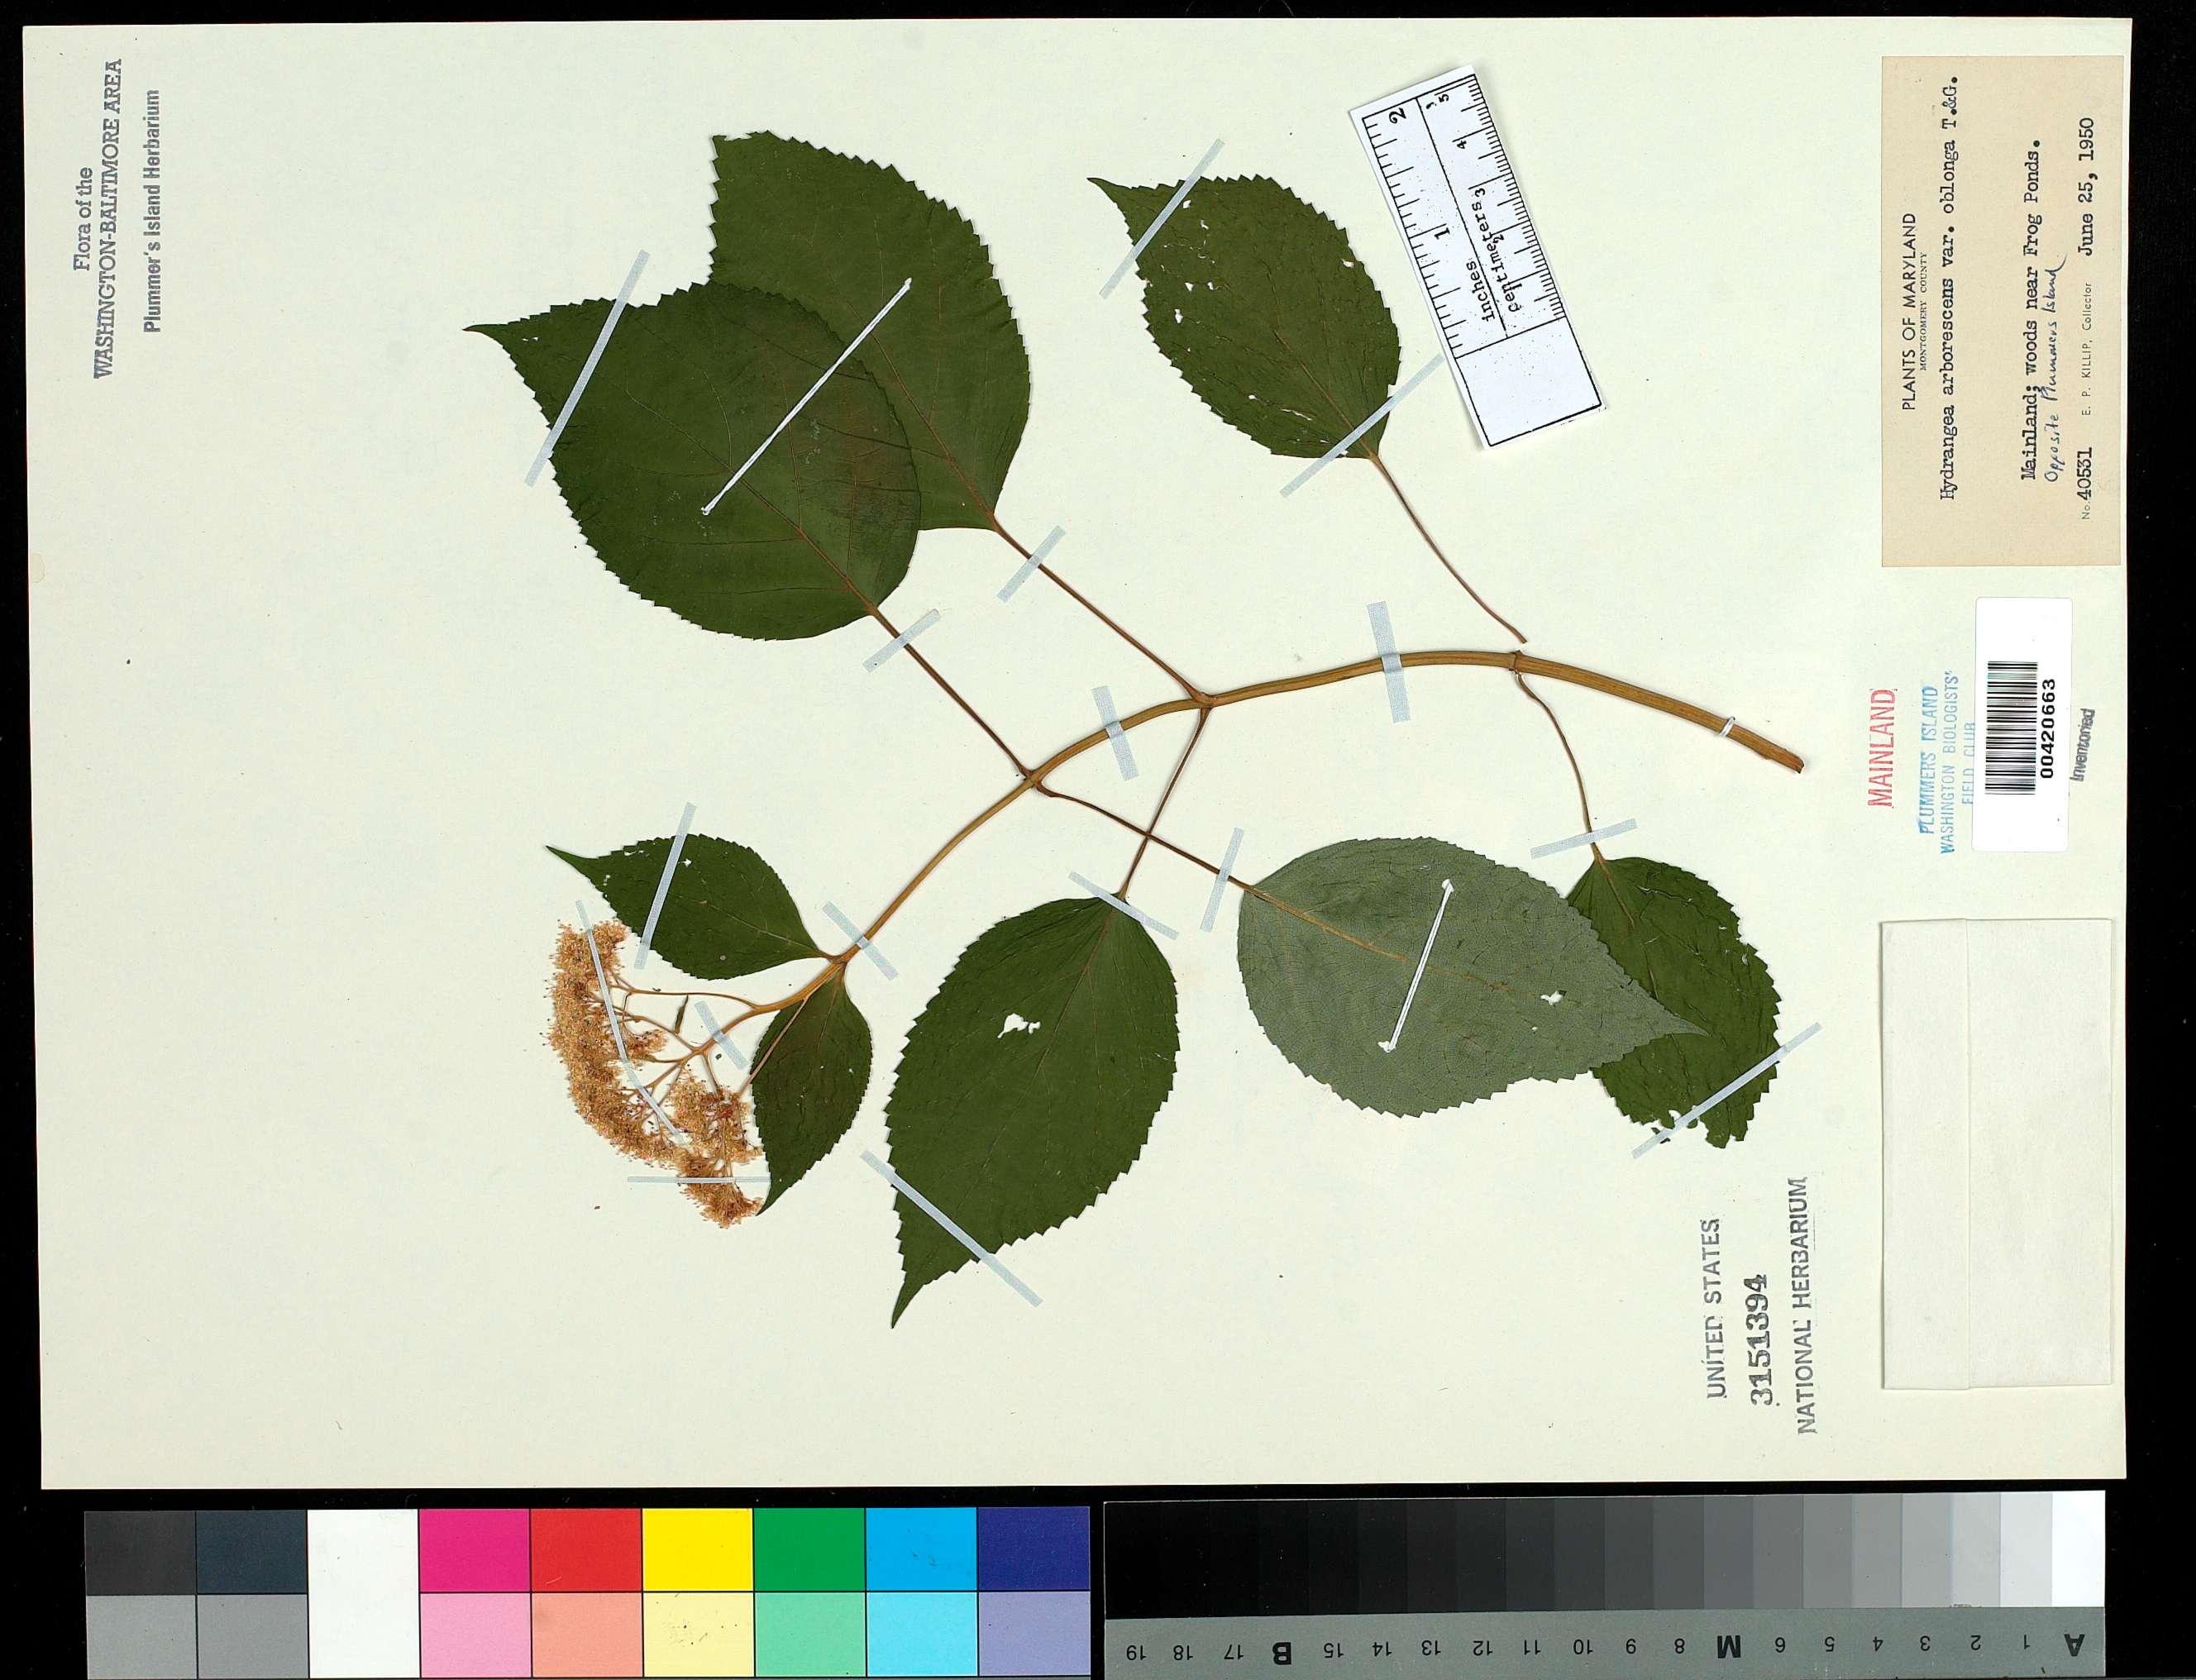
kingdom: Plantae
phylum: Tracheophyta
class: Magnoliopsida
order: Cornales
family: Hydrangeaceae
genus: Hydrangea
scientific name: Hydrangea arborescens var. oblonga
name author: L.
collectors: E. P. Killip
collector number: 40531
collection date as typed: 25 Jun 1950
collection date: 1950-06-25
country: United States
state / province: Maryland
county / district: Montgomery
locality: Plummer's Island; Mainland, near Frog Ponds C. & O. Canal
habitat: Woods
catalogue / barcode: US 3151394